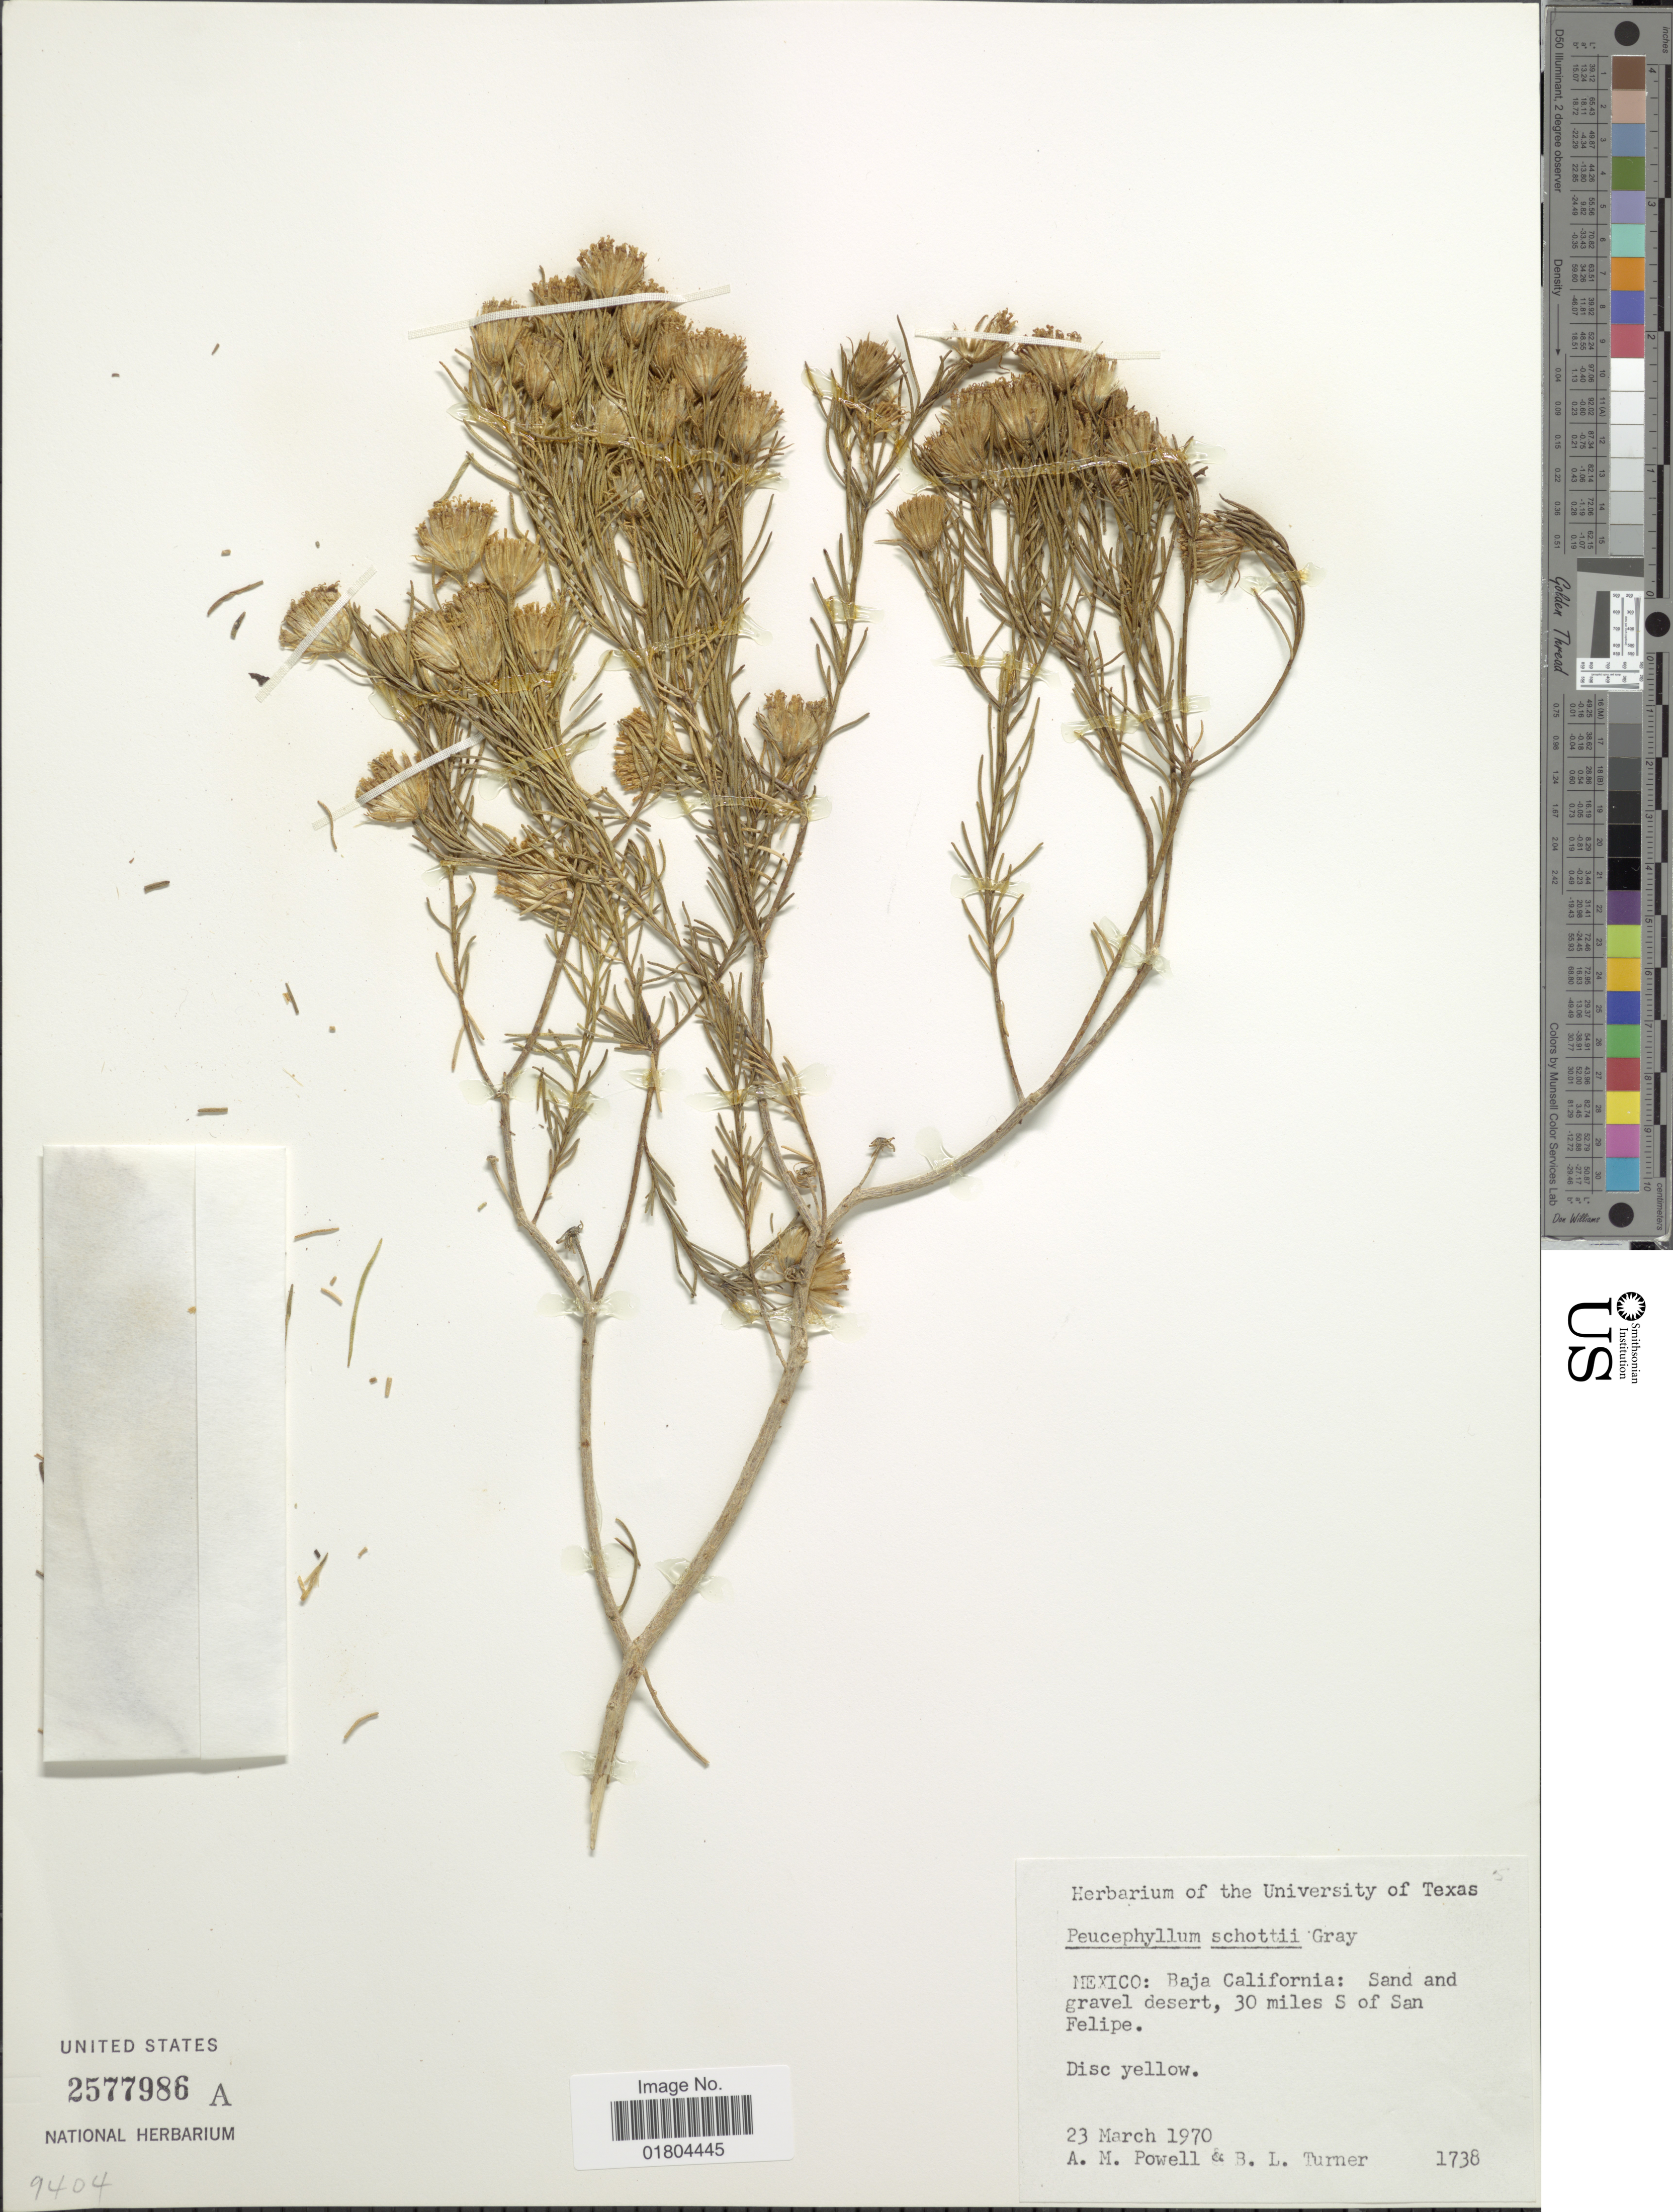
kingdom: Plantae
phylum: Tracheophyta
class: Magnoliopsida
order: Asterales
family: Asteraceae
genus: Peucephyllum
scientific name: Peucephyllum schottii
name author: A. Gray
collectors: A. M. Powell & B. L. Turner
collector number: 1738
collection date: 1970-03-23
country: Mexico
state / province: Baja California Norte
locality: Sand and gravel desert, 30 miles S of San Felipe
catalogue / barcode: US 2577986A